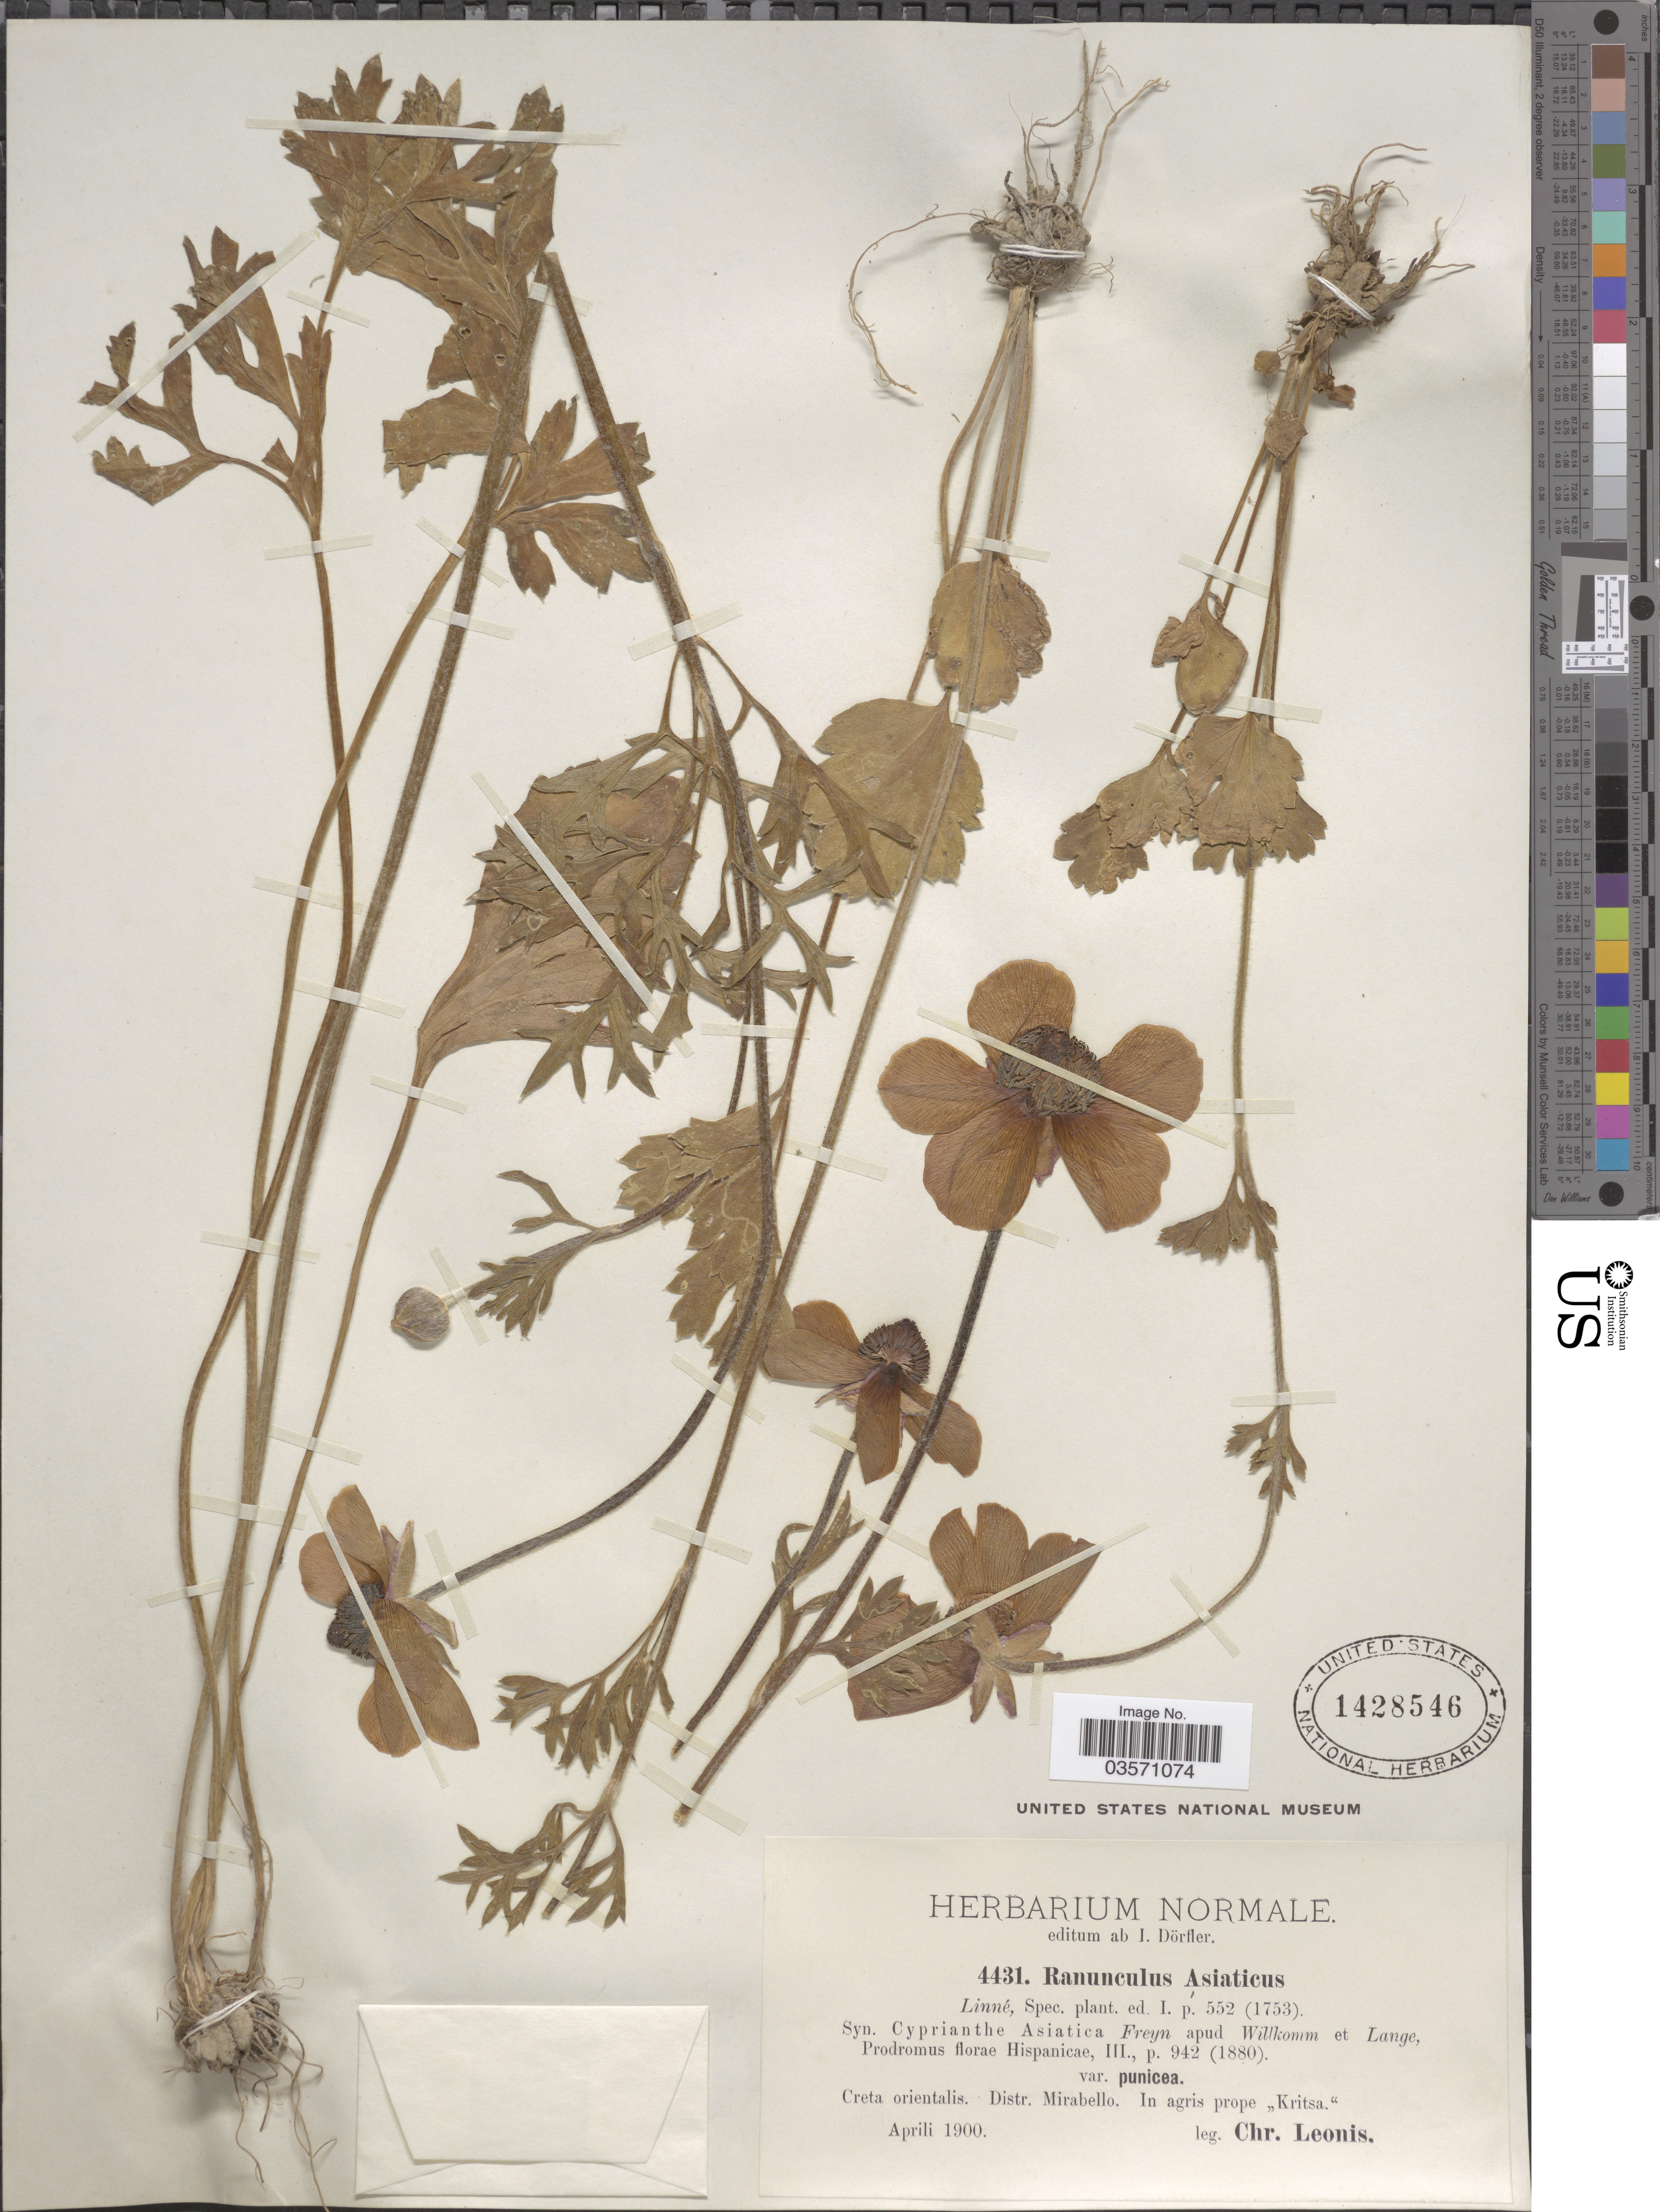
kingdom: Plantae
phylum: Tracheophyta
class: Magnoliopsida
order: Ranunculales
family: Ranunculaceae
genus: Ranunculus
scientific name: Ranunculus asiaticus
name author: L.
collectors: C. Leonis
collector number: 4431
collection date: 1900-04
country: Greece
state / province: Crete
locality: Creta orientalis. Distr. Mirabello. In agris prope "Kritsa.".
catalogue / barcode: US 1428546